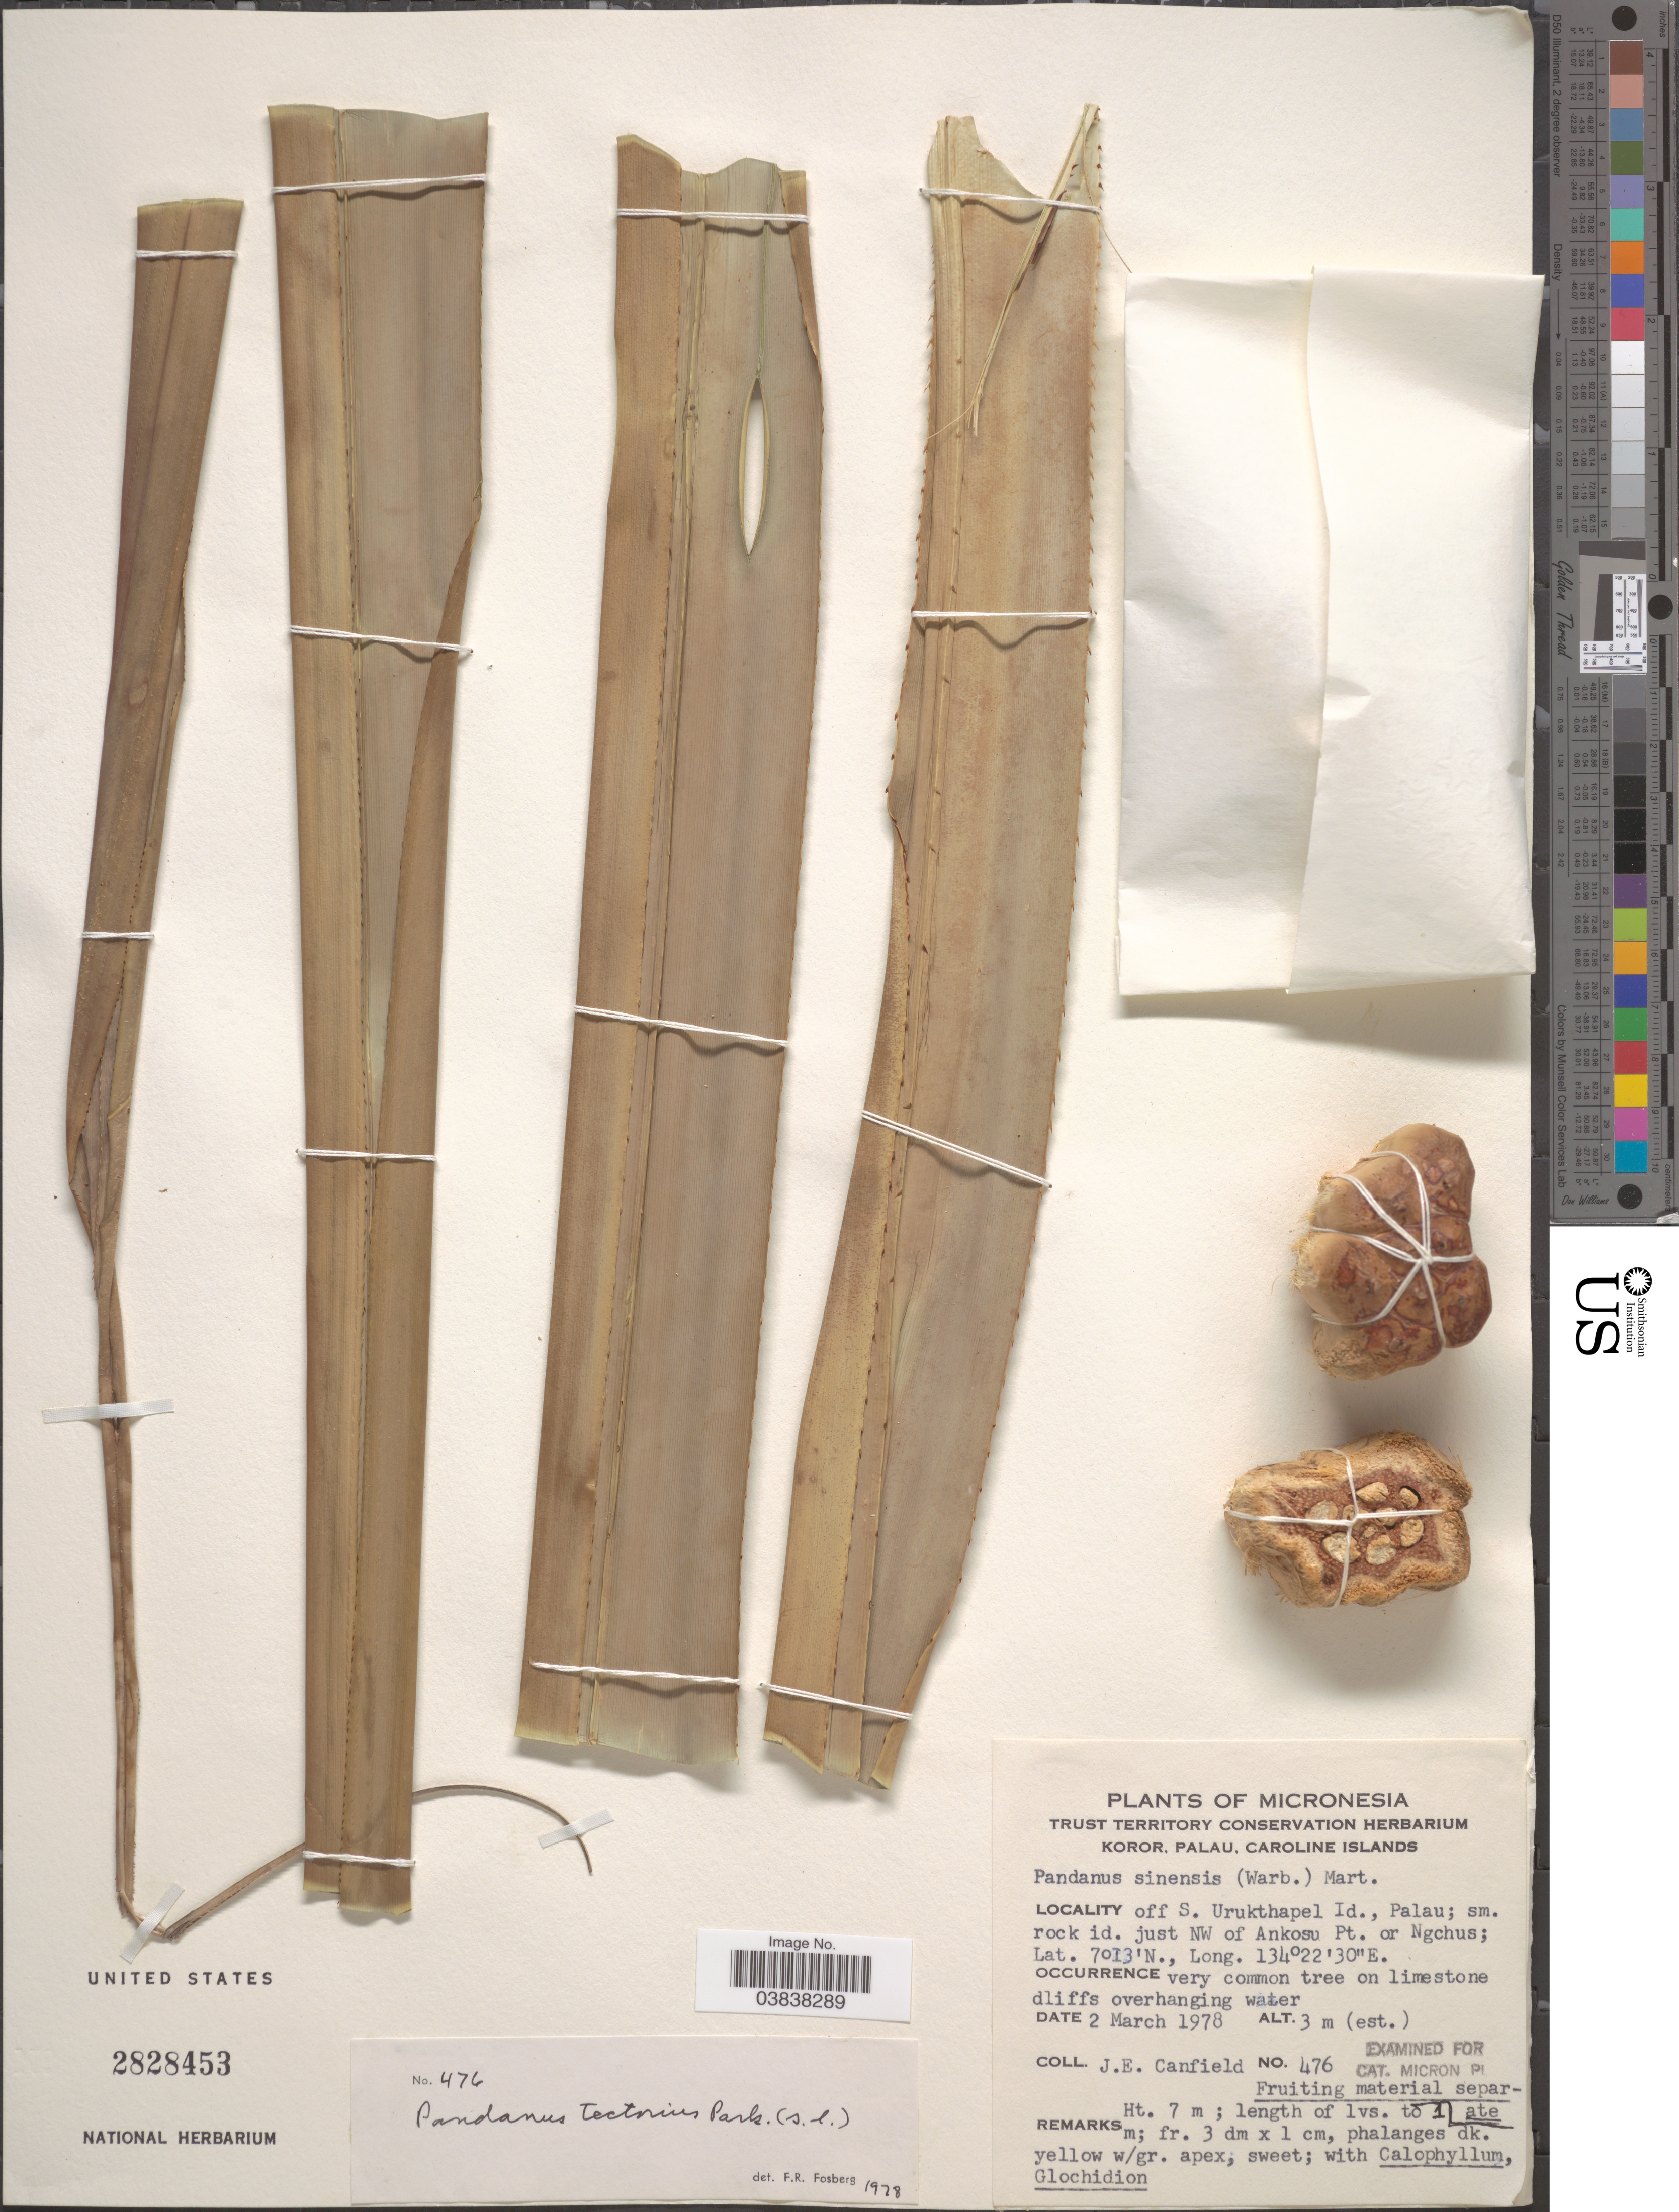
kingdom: Plantae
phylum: Tracheophyta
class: Liliopsida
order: Pandanales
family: Pandanaceae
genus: Pandanus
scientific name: Pandanus pulposus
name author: (Warb.) Martelli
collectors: J. E. Canfield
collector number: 476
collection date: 1978-03-02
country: Palau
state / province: Koror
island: Ngeruktabel [Urukthapel]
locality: Micronesia. Off S. Urukthapel Id., Palau; sm. rock id. just NW of Ankosu Pt. or Ngchus.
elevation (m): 3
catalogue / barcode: US 2828453